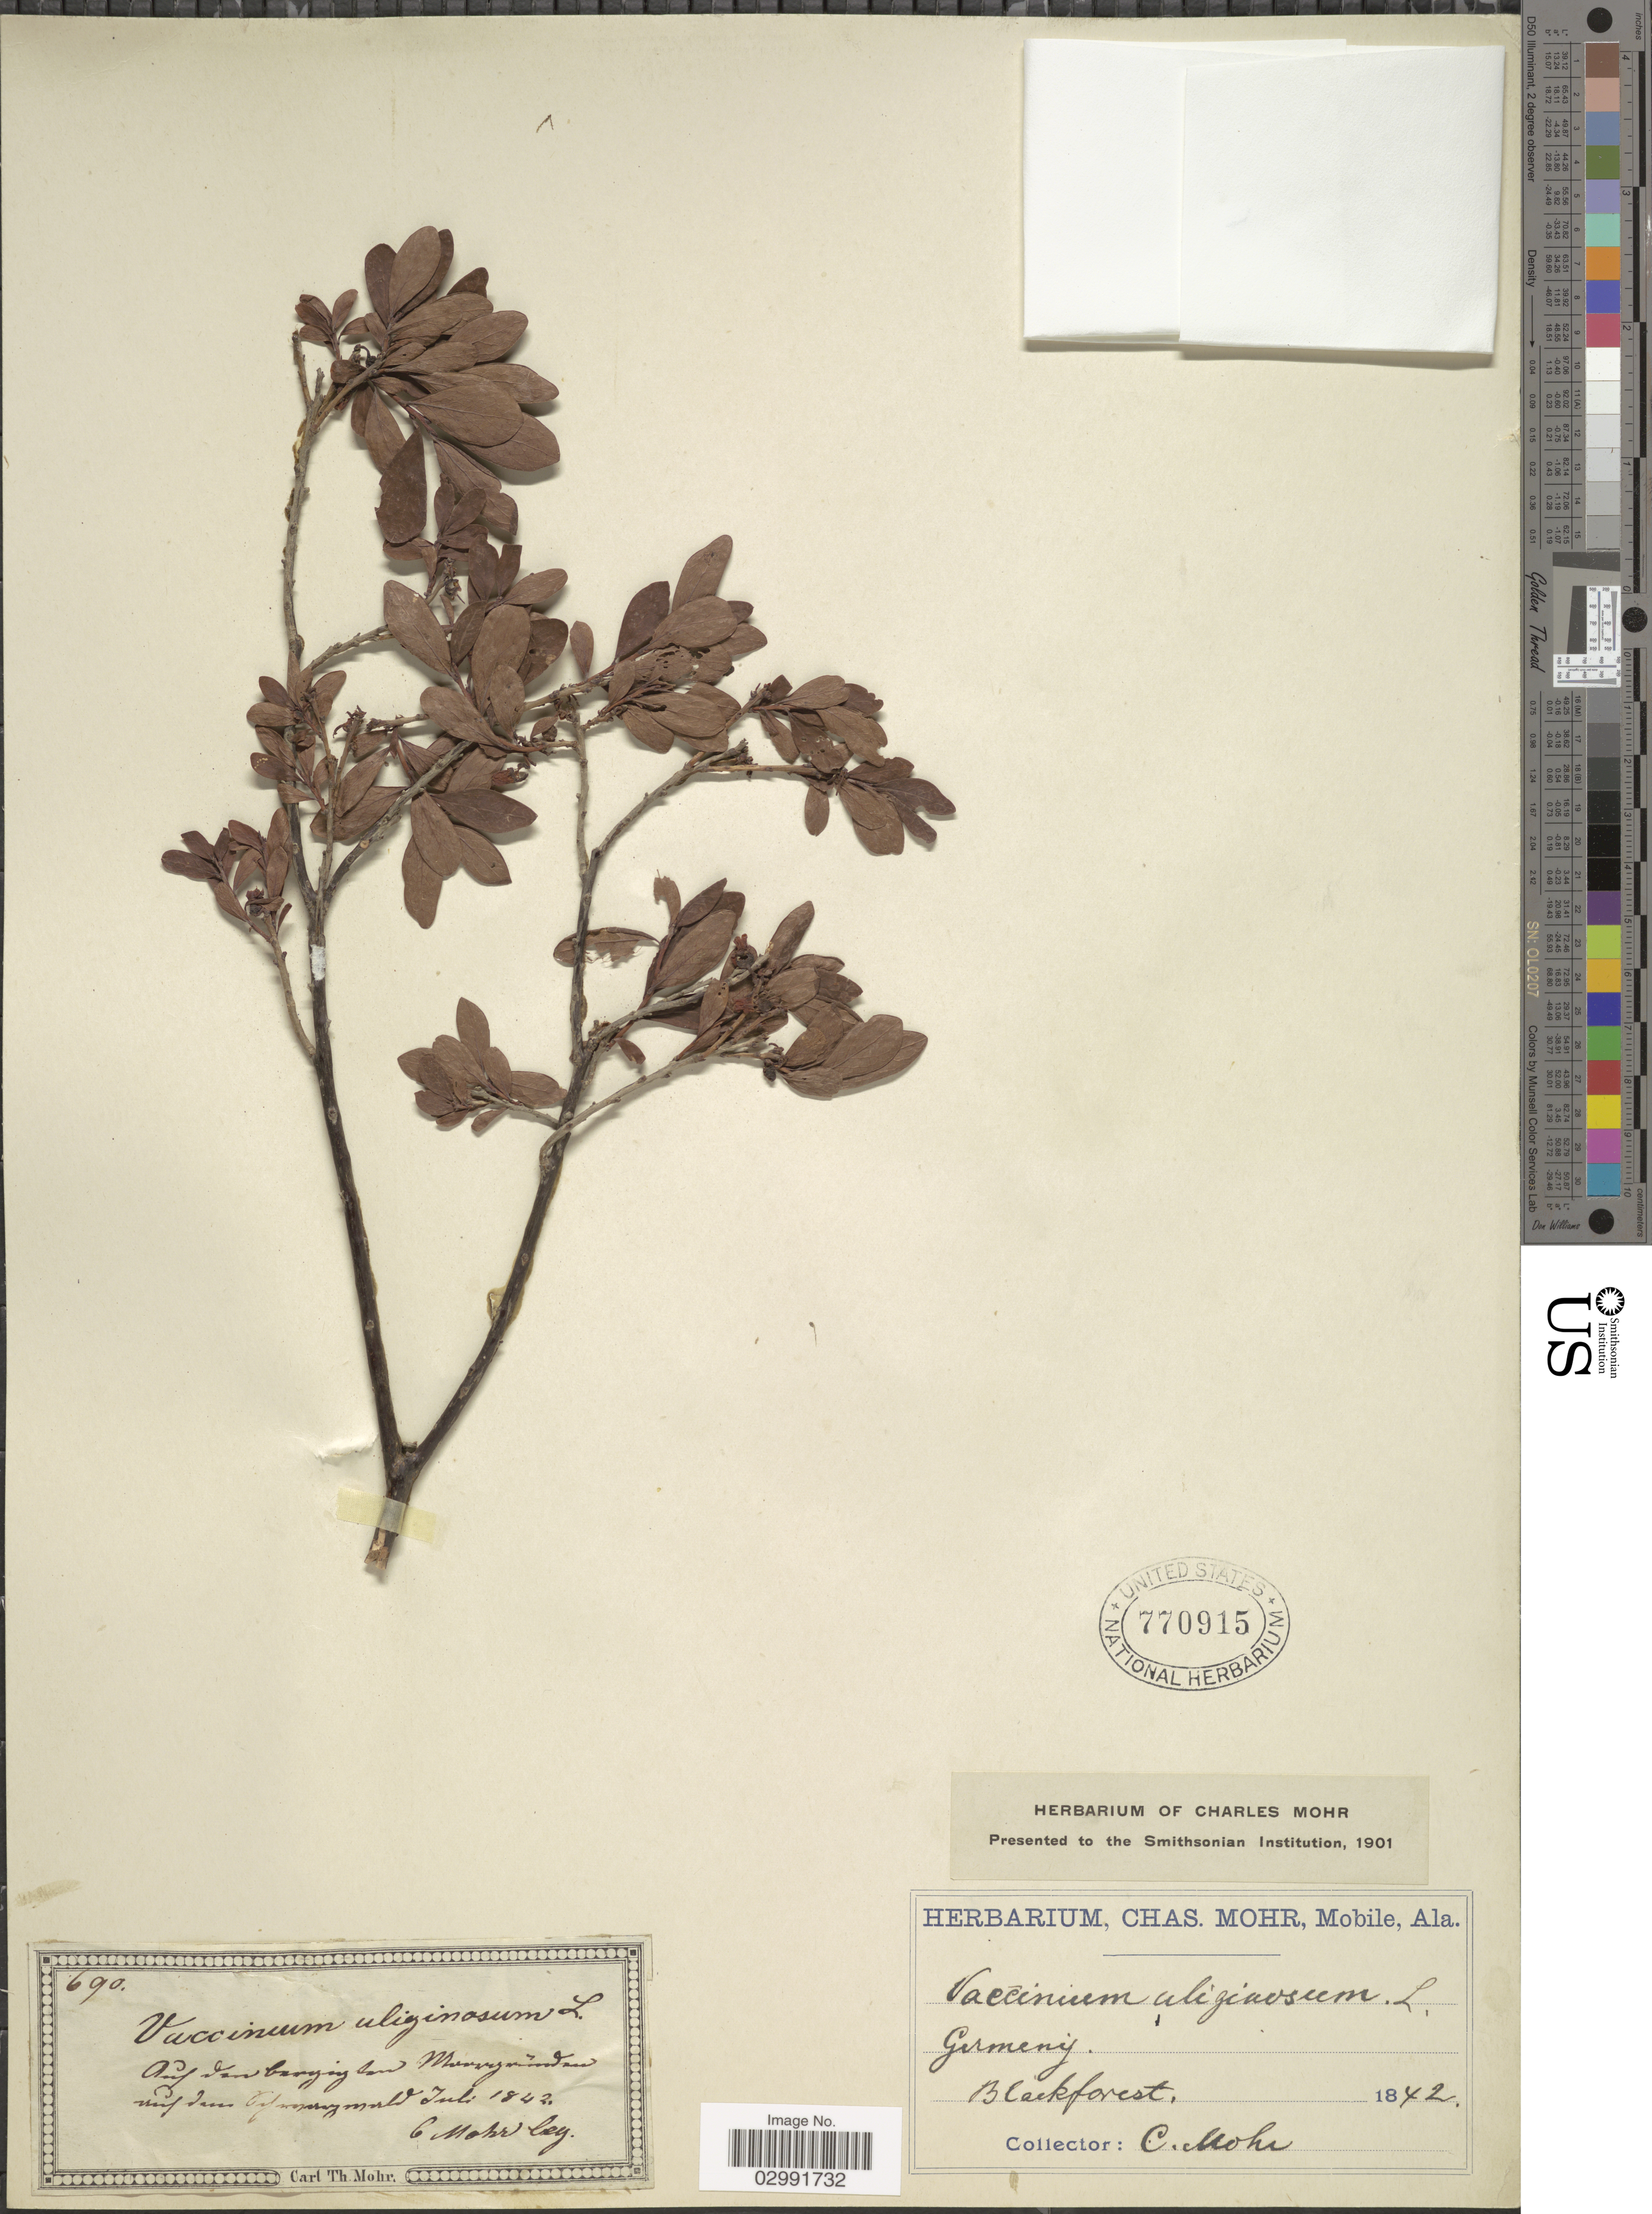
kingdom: Plantae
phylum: Tracheophyta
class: Magnoliopsida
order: Ericales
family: Ericaceae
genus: Vaccinium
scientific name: Vaccinium uliginosum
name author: L.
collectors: Mohr, C. T. (herbarium)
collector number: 690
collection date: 1842-07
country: Germany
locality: Blackforest. Auf den barying [illegible text].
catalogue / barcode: US 770915